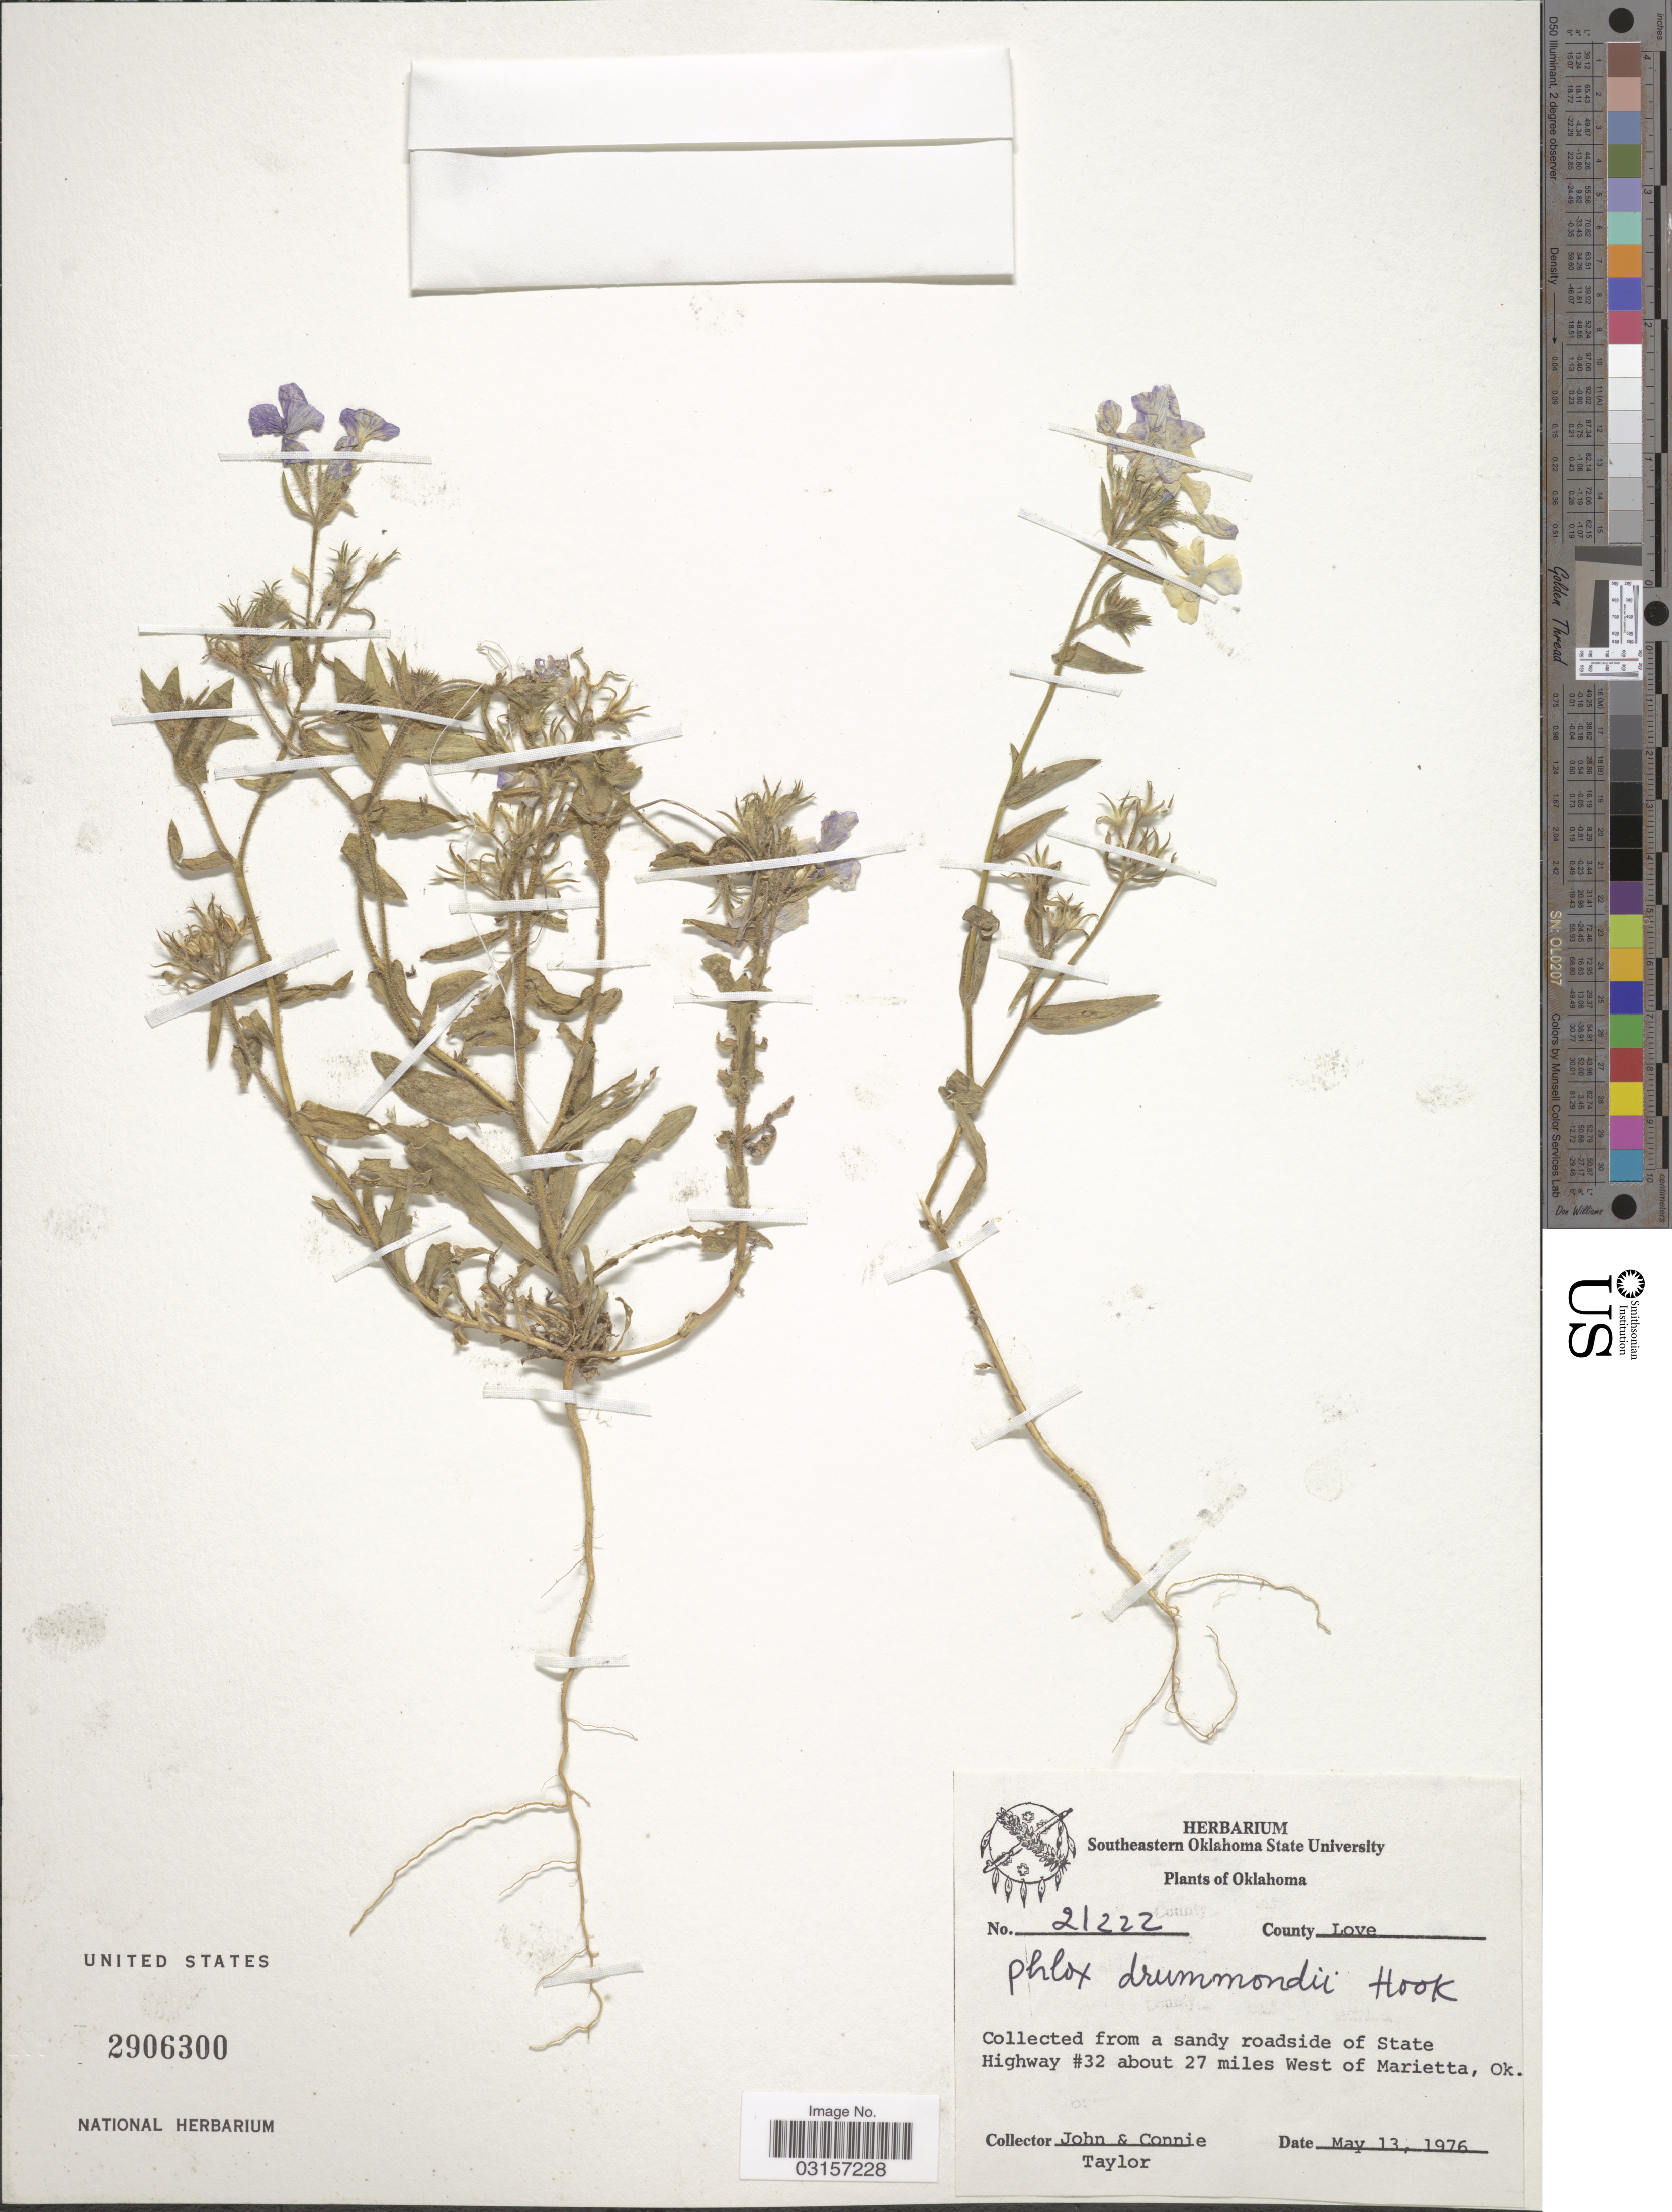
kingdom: Plantae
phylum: Tracheophyta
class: Magnoliopsida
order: Ericales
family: Polemoniaceae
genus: Phlox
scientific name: Phlox drummondii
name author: Hook.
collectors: J. Taylor & C. Taylor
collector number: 21222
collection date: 1976-05-13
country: United States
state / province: Oklahoma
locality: County Love, Collected from a sandy roadside of State Highway #32 about 27 miles West of Marietta, Ok.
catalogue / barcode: US 2906300